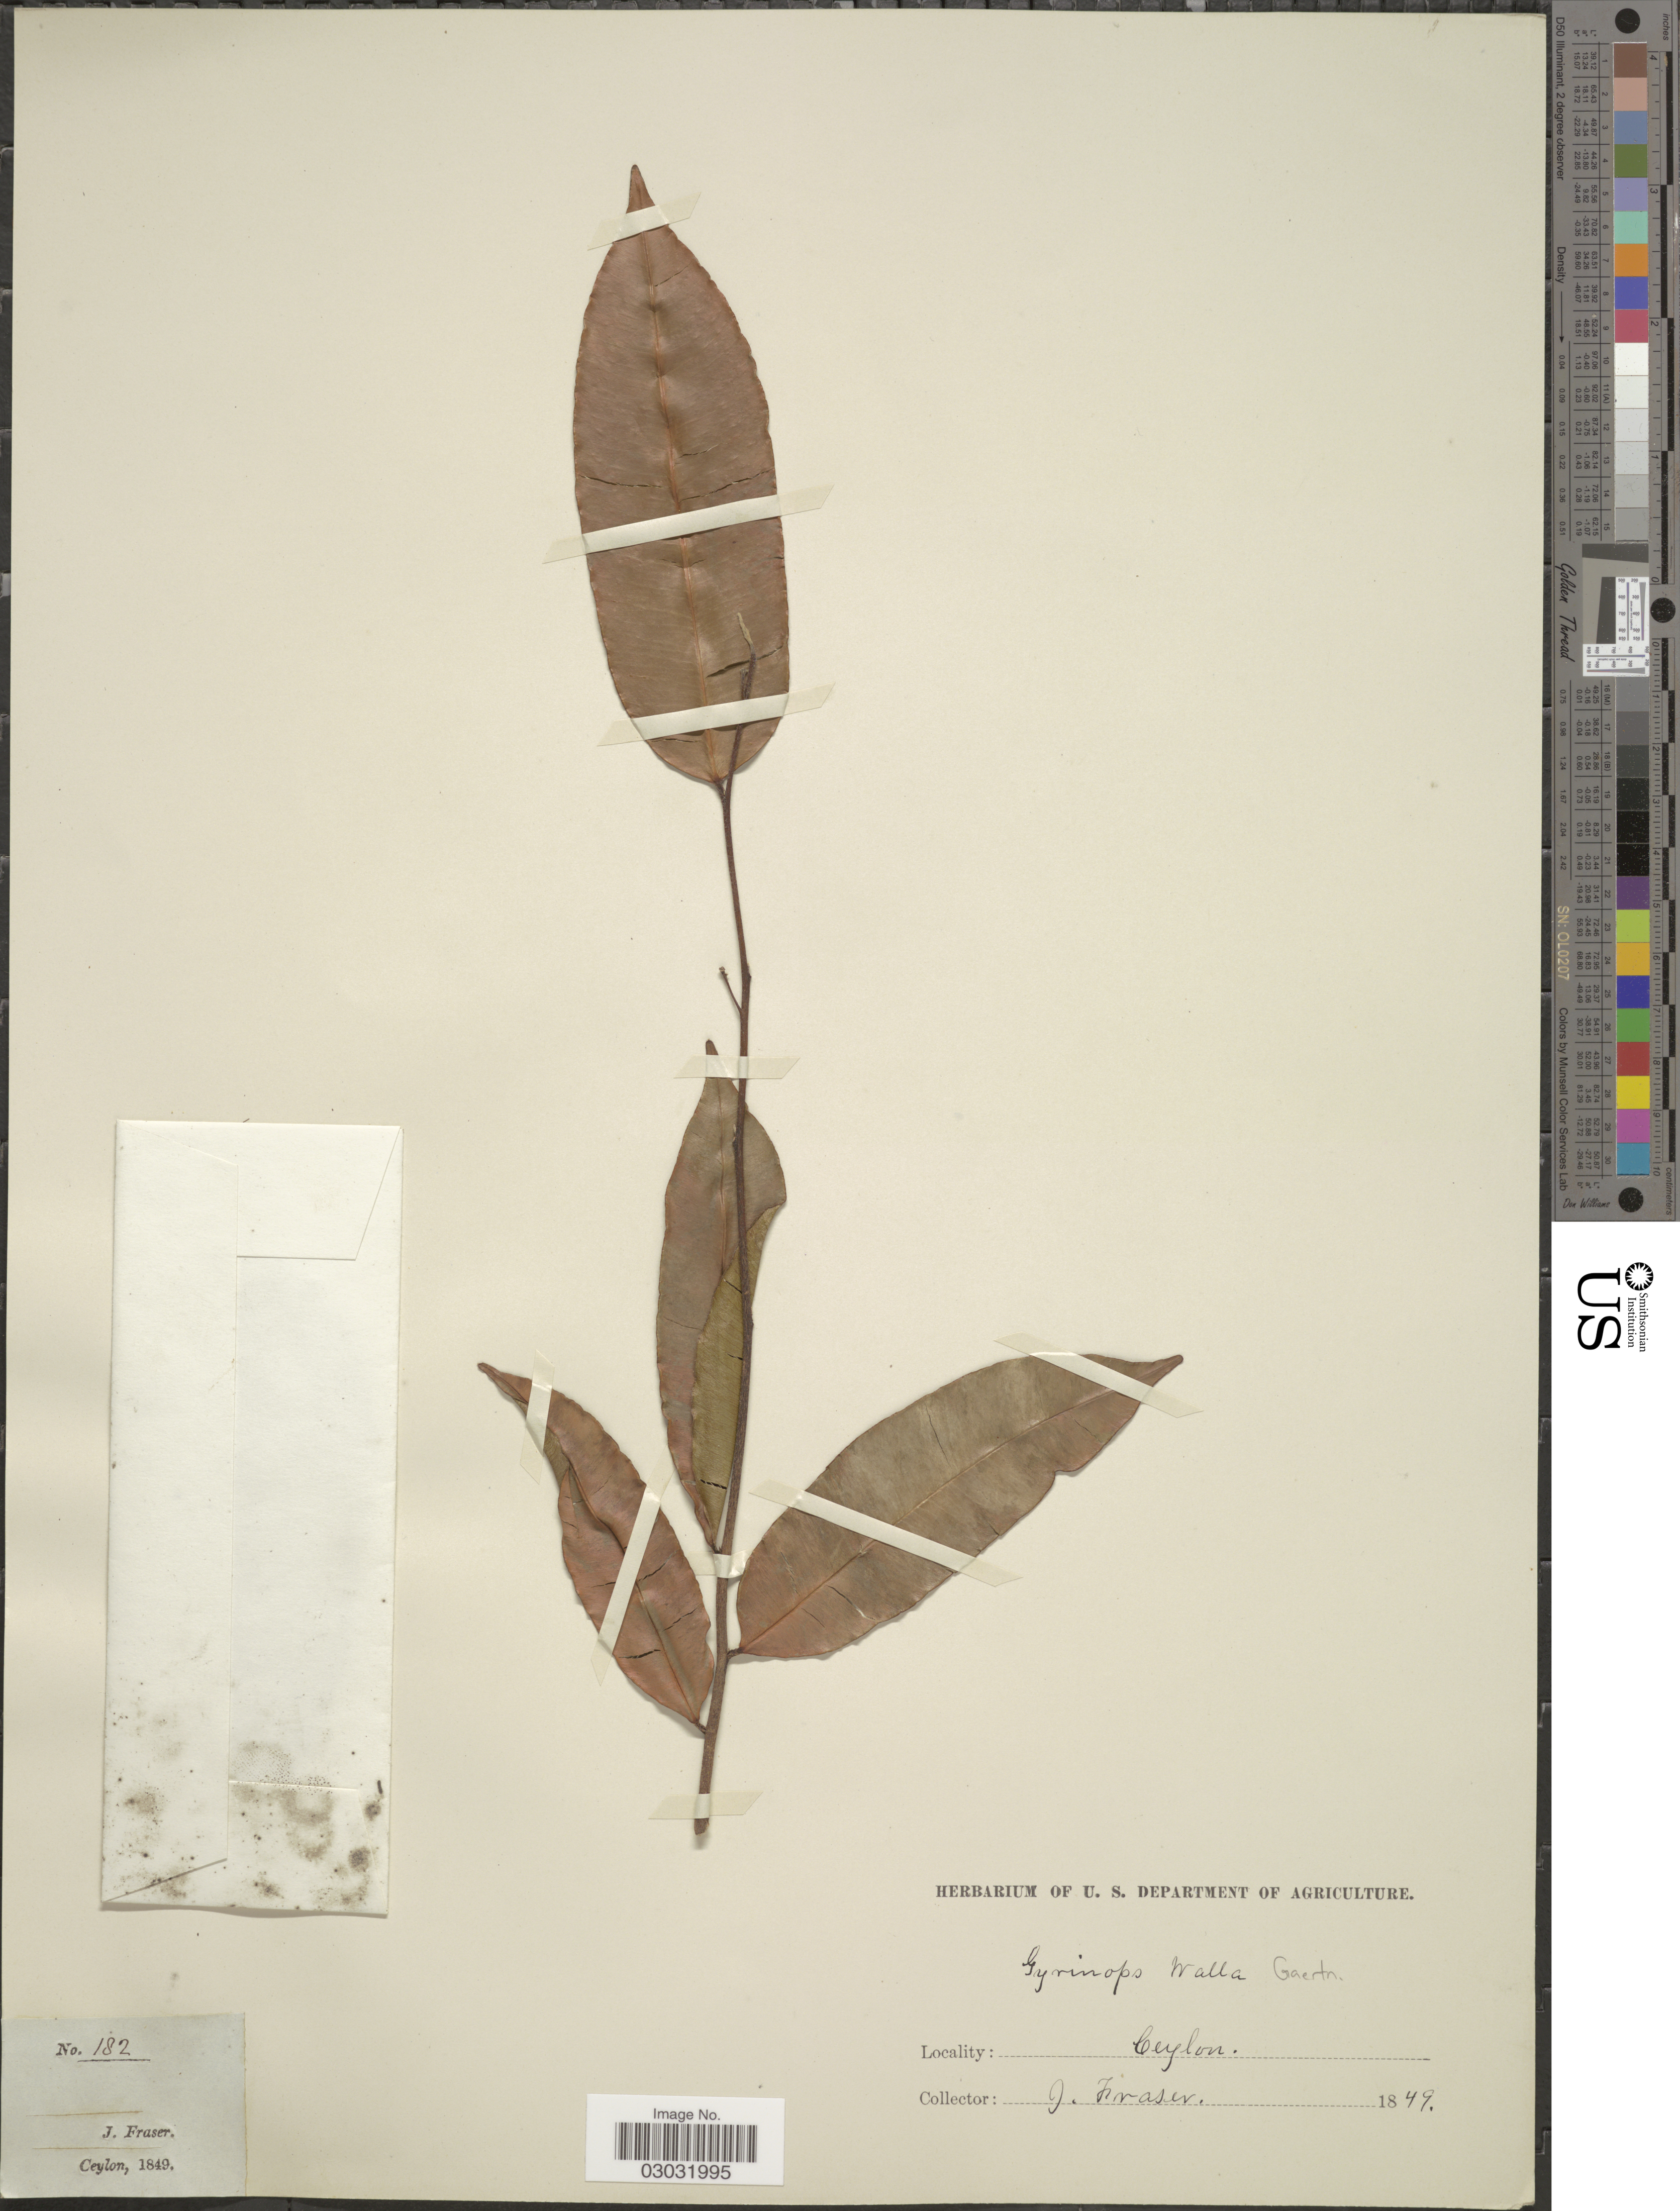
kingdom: Plantae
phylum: Tracheophyta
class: Magnoliopsida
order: Malvales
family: Thymelaeaceae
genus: Gyrinops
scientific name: Gyrinops walla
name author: Gaertn.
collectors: J. Fraser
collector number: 182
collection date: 1849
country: Sri Lanka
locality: Ceylon.